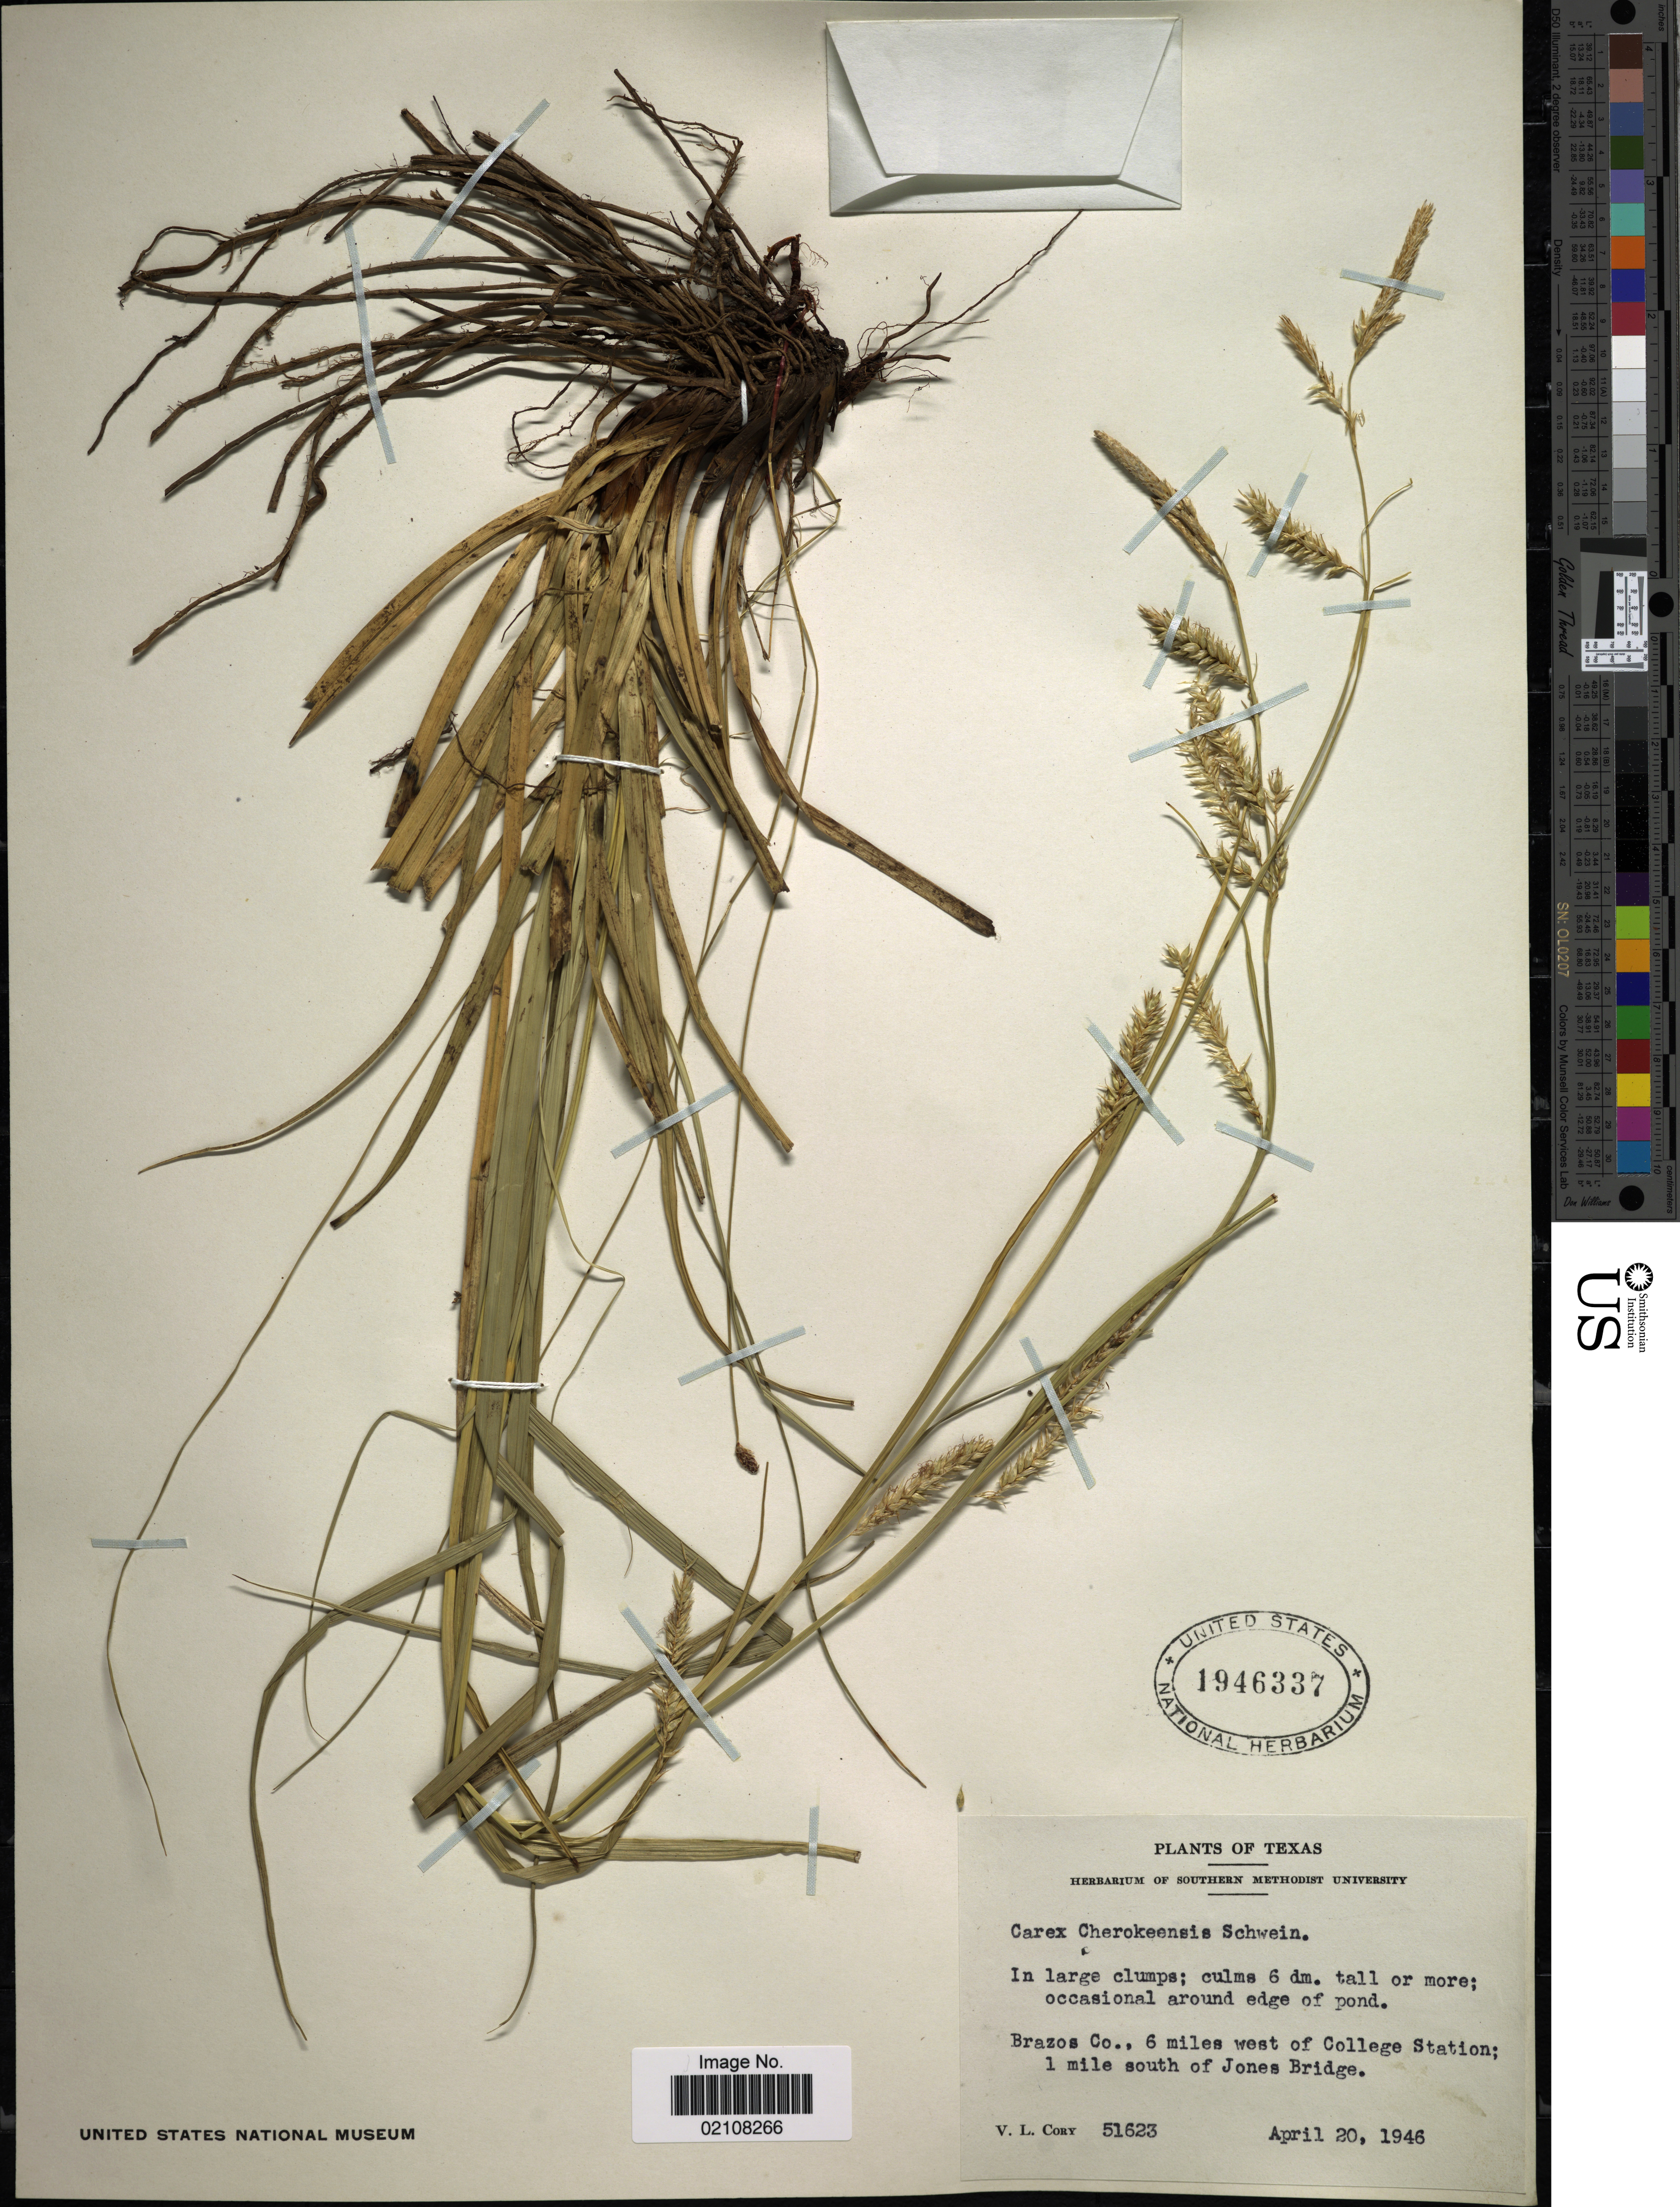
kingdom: Plantae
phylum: Tracheophyta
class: Liliopsida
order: Poales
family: Cyperaceae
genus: Carex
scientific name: Carex cherokeensis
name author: Schwein.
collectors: V. Cory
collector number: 51623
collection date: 1946-04-20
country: United States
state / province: Texas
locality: Brazos Co., 6 miles west of College Station, 1 mile south of Jones Bridge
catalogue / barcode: US 1946337